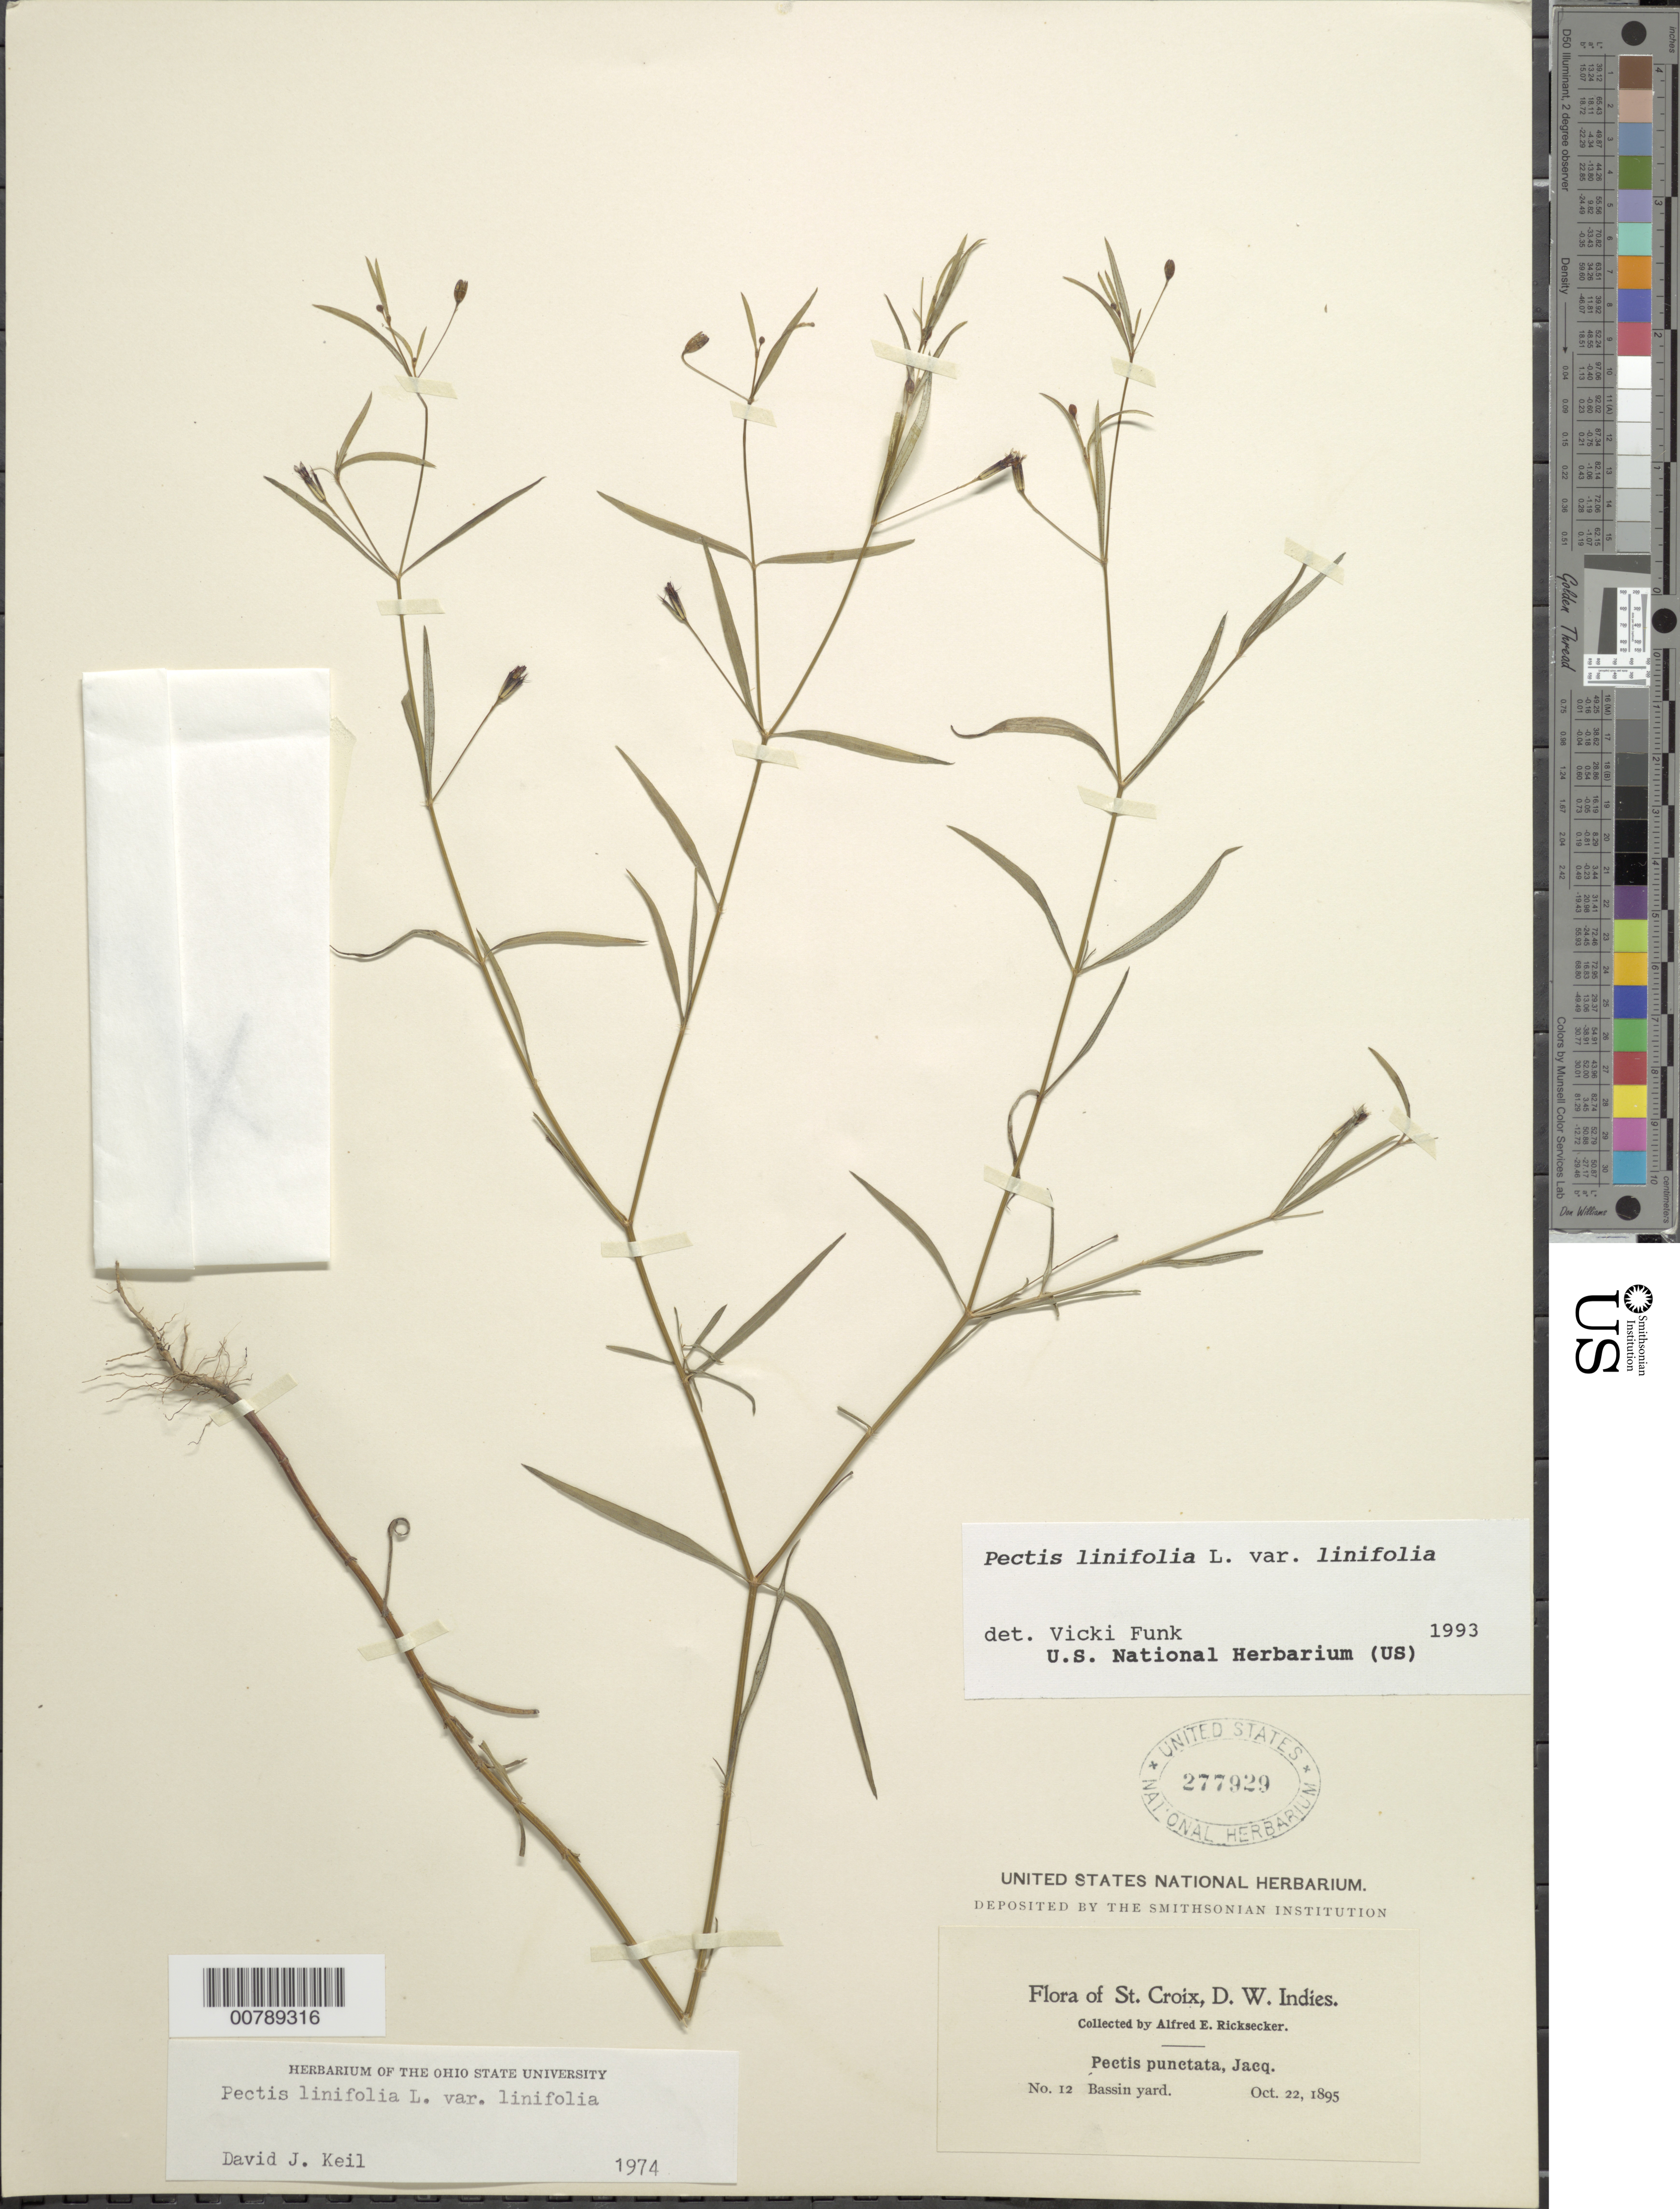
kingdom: Plantae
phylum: Tracheophyta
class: Magnoliopsida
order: Asterales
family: Asteraceae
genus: Pectis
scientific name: Pectis linifolia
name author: L.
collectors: A. E. Ricksecker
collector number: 12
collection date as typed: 22 Oct 1895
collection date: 1895-10-22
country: U.S. Virgin Islands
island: St. Croix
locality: Bassin yard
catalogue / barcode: US 277929